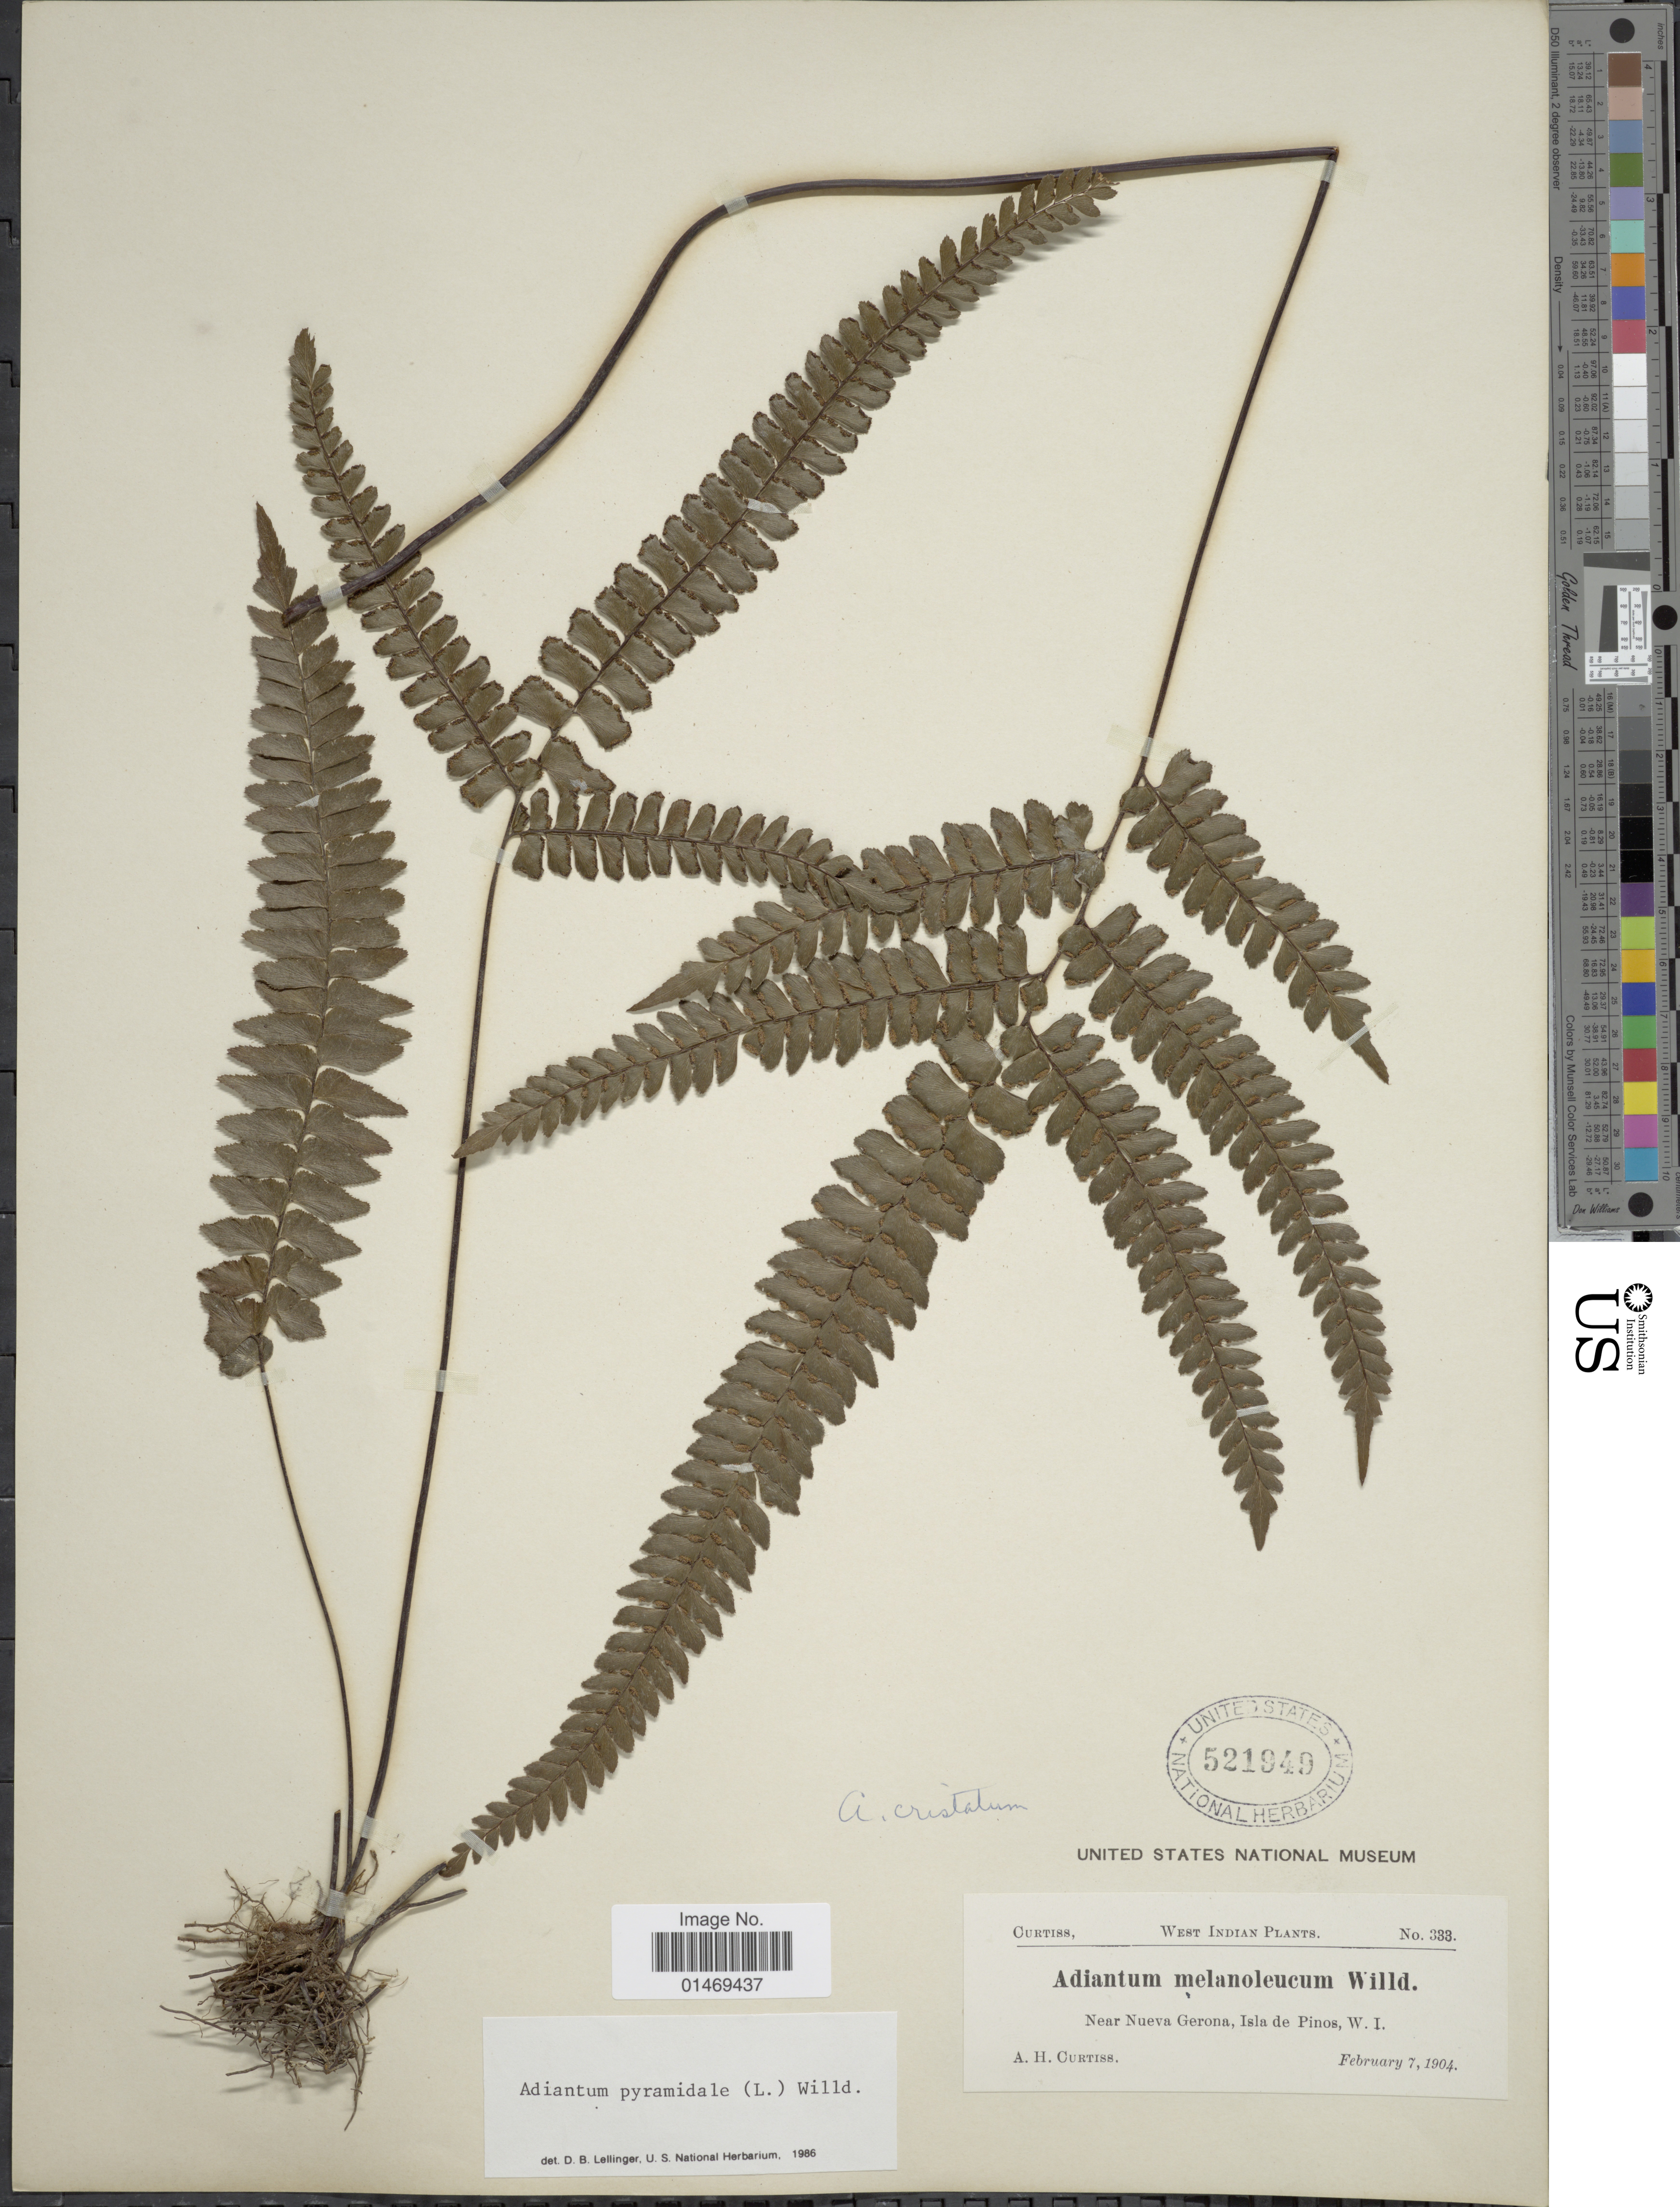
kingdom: Plantae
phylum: Tracheophyta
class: Polypodiopsida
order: Polypodiales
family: Pteridaceae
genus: Adiantum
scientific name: Adiantum pyramidale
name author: (L.) Willd.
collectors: A. H. Curtiss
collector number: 333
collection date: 1904-02-07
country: Cuba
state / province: Isla de la Juventud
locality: Near Nueva Gerona, Isla de Pinos, W.I.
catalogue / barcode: US 521949